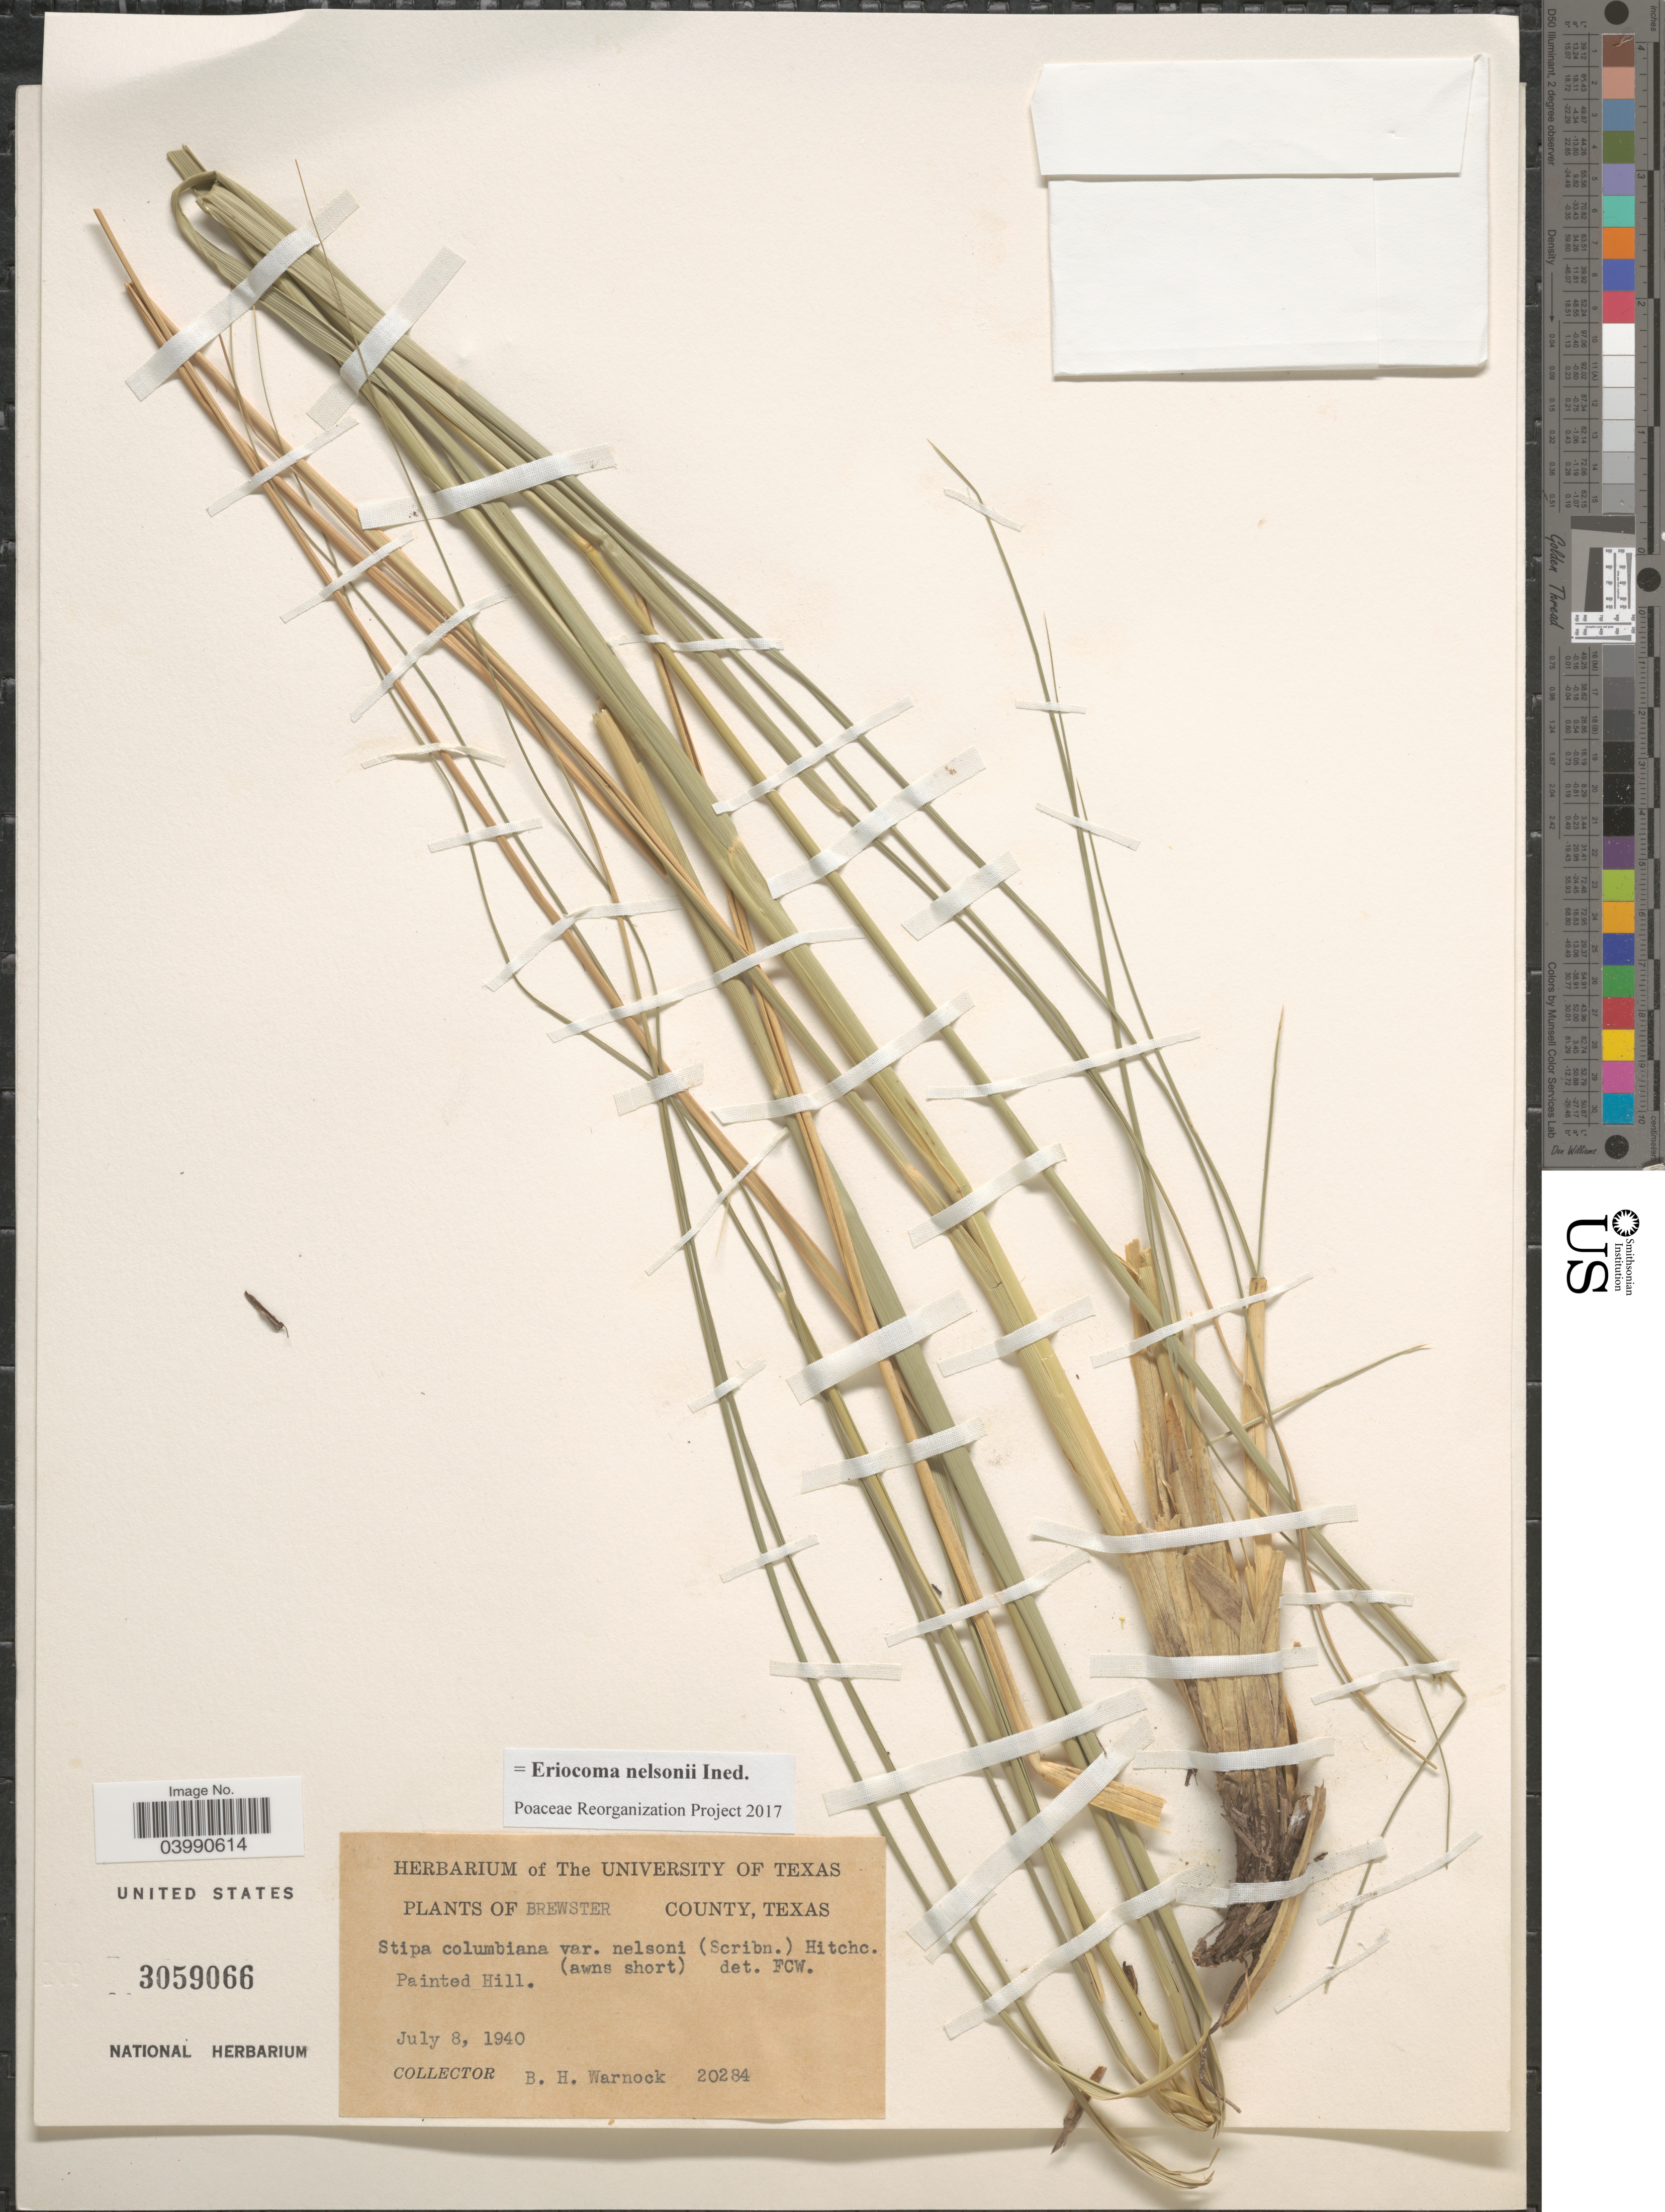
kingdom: Plantae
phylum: Tracheophyta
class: Liliopsida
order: Poales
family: Poaceae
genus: Eriocoma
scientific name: Eriocoma nelsonii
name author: (Scribn.) Romasch.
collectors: B. H. Warnock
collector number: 20284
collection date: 1940-07-08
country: United States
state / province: Texas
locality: Brewster County. Painted Hill.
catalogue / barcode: US 3059066